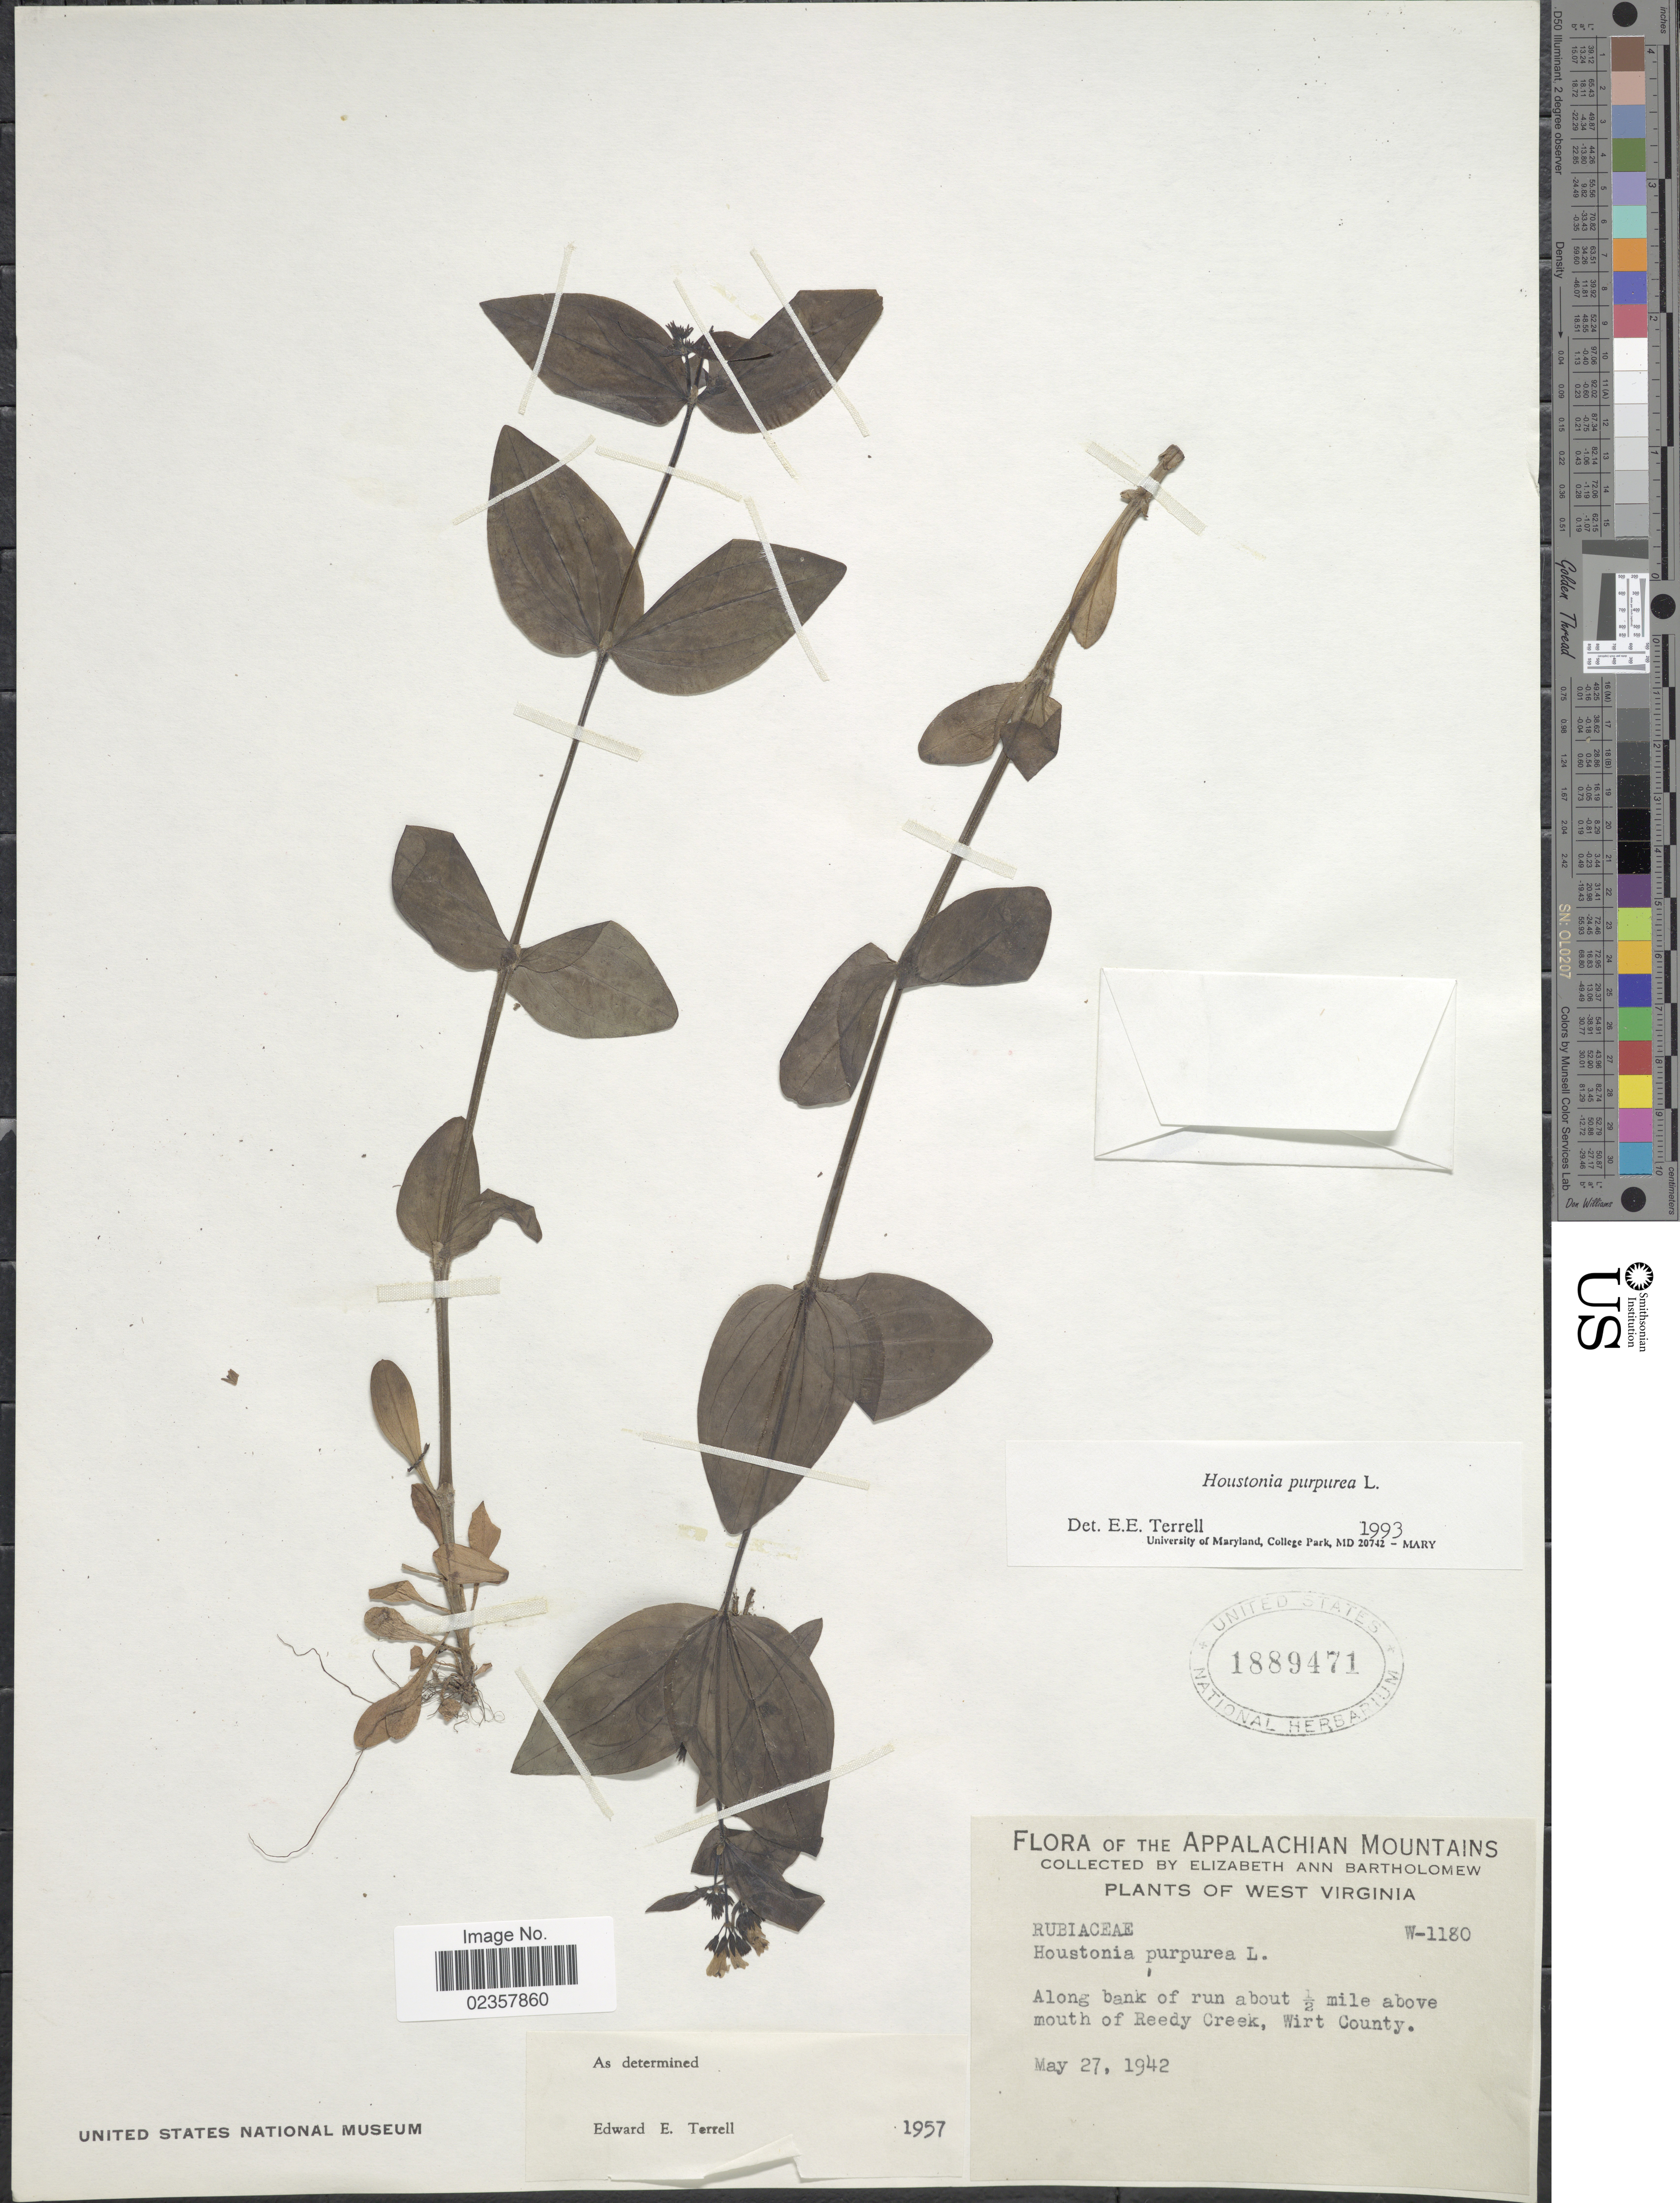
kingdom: Plantae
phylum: Tracheophyta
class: Magnoliopsida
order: Gentianales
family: Rubiaceae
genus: Houstonia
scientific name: Houstonia purpurea var. purpurea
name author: L.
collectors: E. Bartholomew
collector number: W-1180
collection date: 1942-05-27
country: United States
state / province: West Virginia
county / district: Wirt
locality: Appalachan Mountains. West Virginia. Along bank of run about ½ mile above mouth of Reedy Creek, Wirt County.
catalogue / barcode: US 1889471